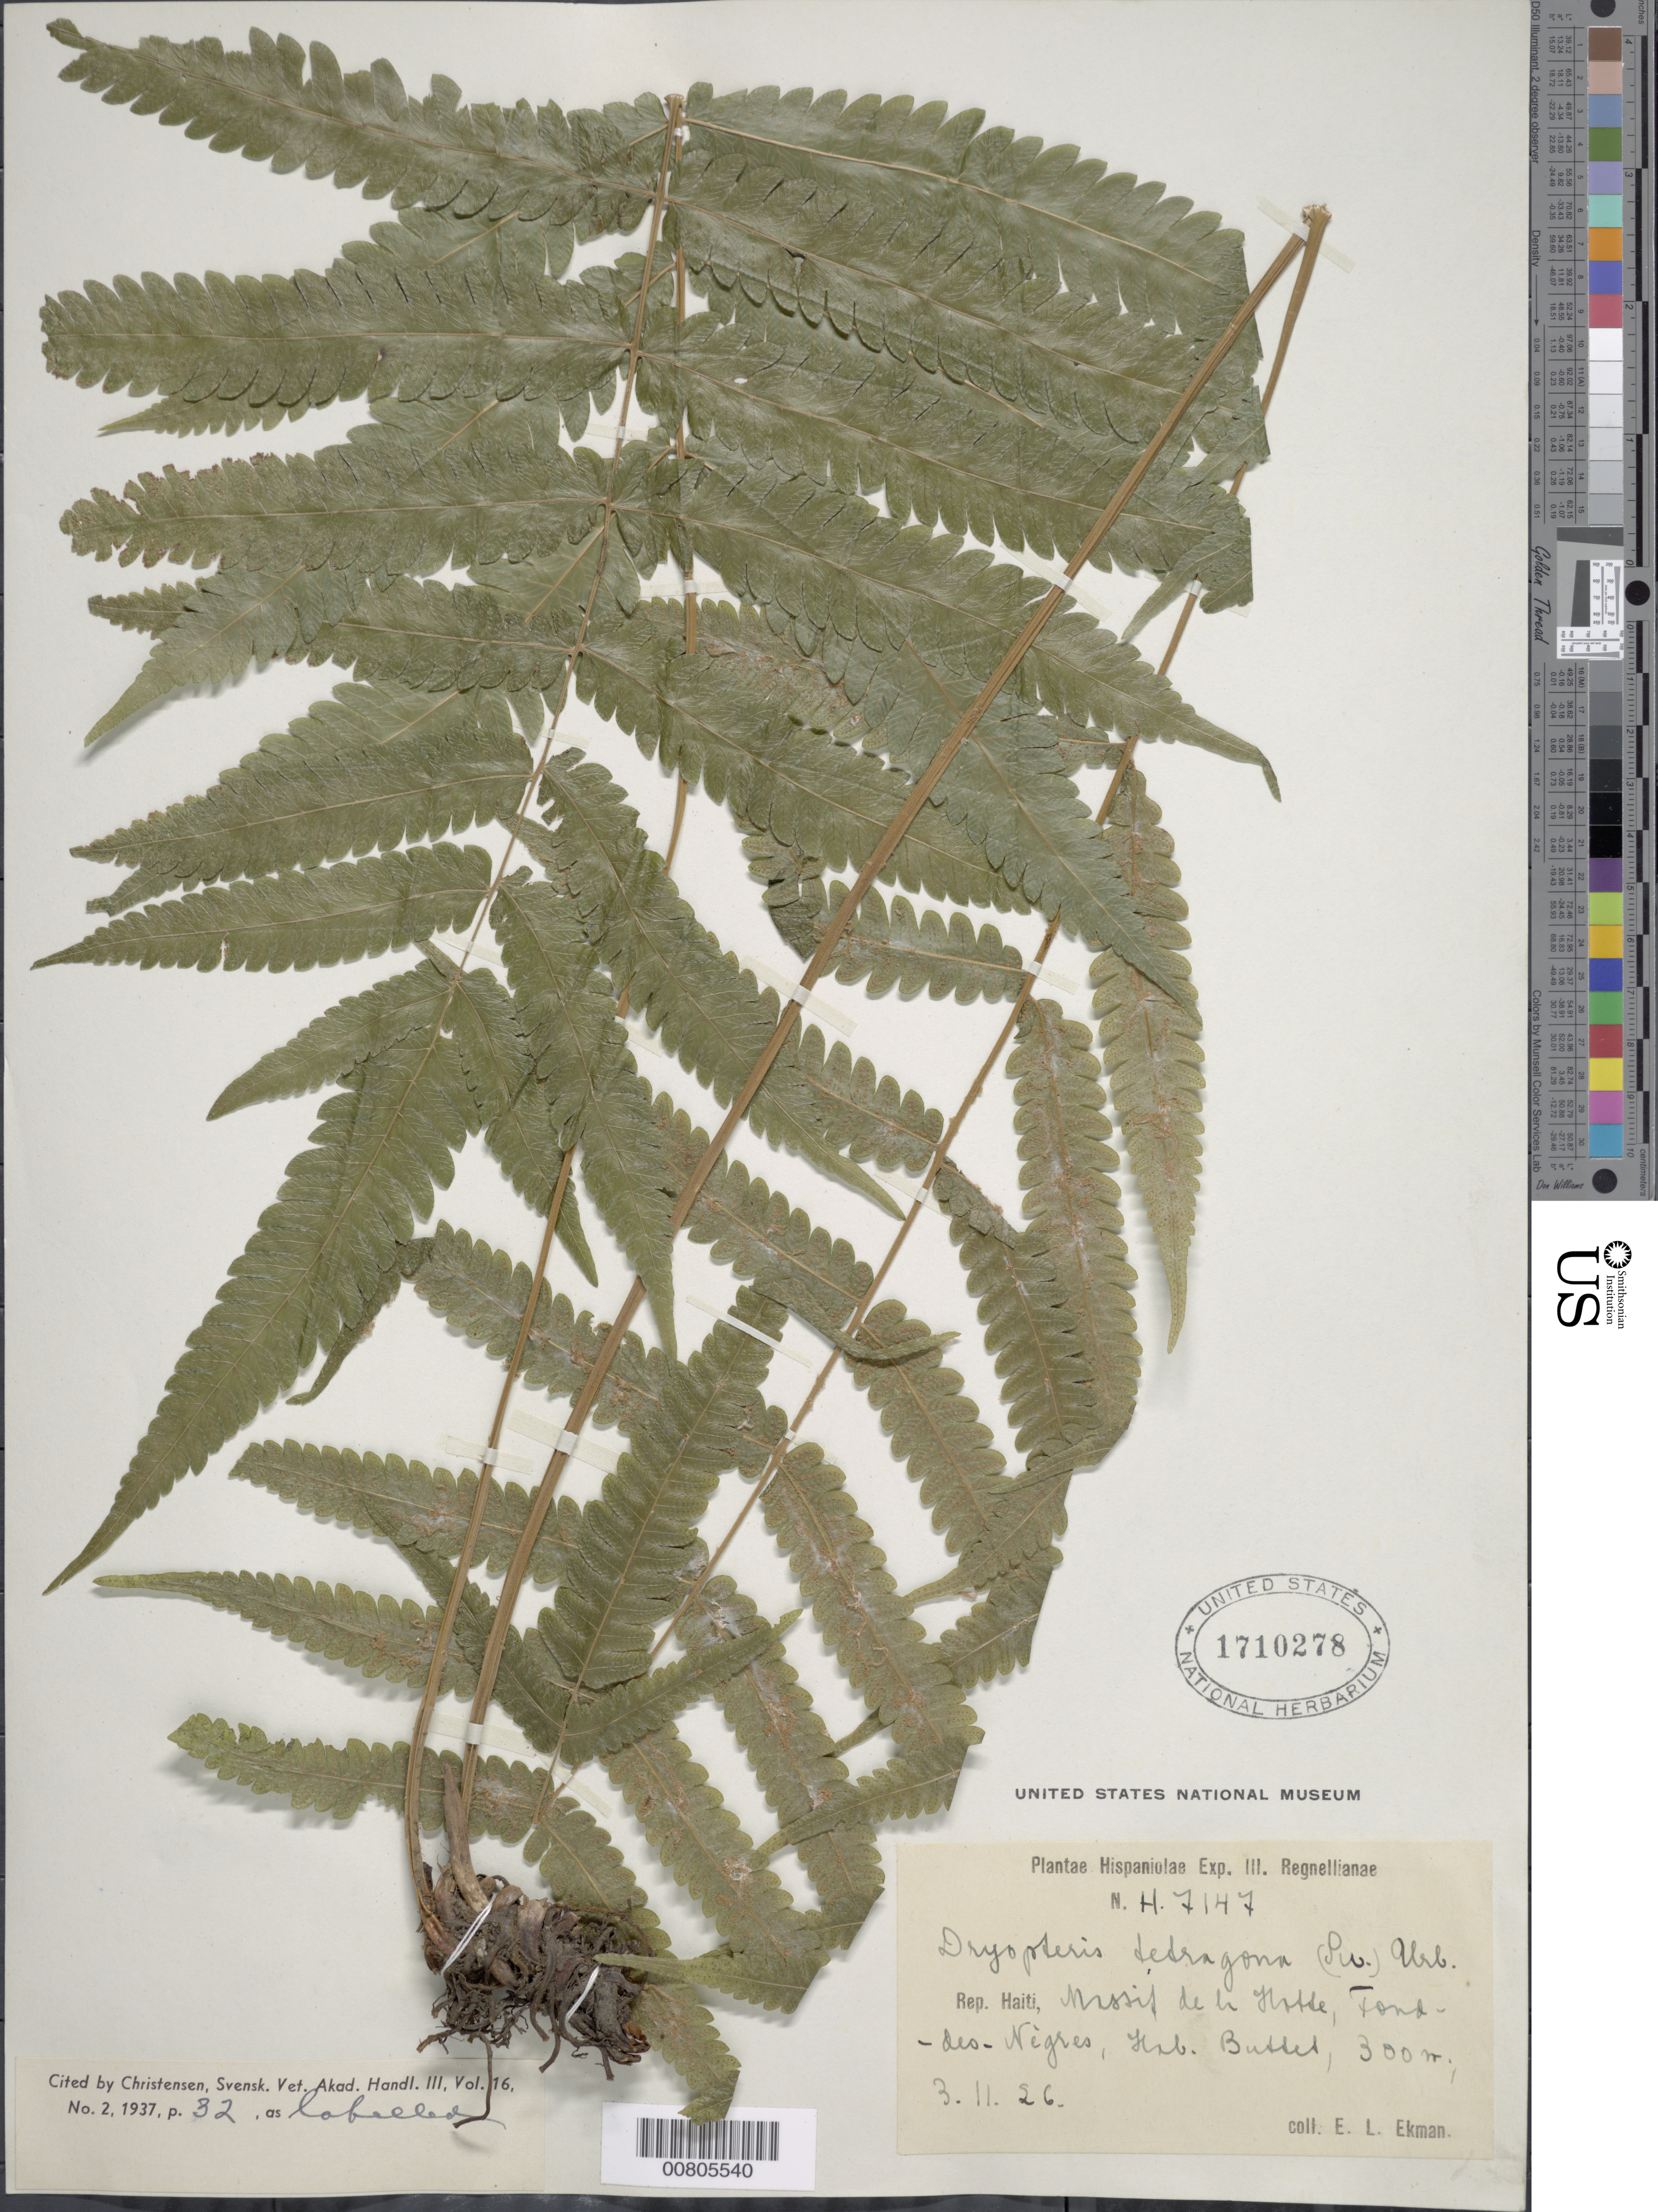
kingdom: Plantae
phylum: Tracheophyta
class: Polypodiopsida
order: Polypodiales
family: Thelypteridaceae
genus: Goniopteris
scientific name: Goniopteris subtetragona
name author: (Link) Vareschi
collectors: E. L. Ekman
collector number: H 7147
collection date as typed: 03 Nov 1926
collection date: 1926-11-03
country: Haiti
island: Hispaniola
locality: Massif de la Hotte, Fond des Nègres, Hab. Buttet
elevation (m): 300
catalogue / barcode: US 1710278